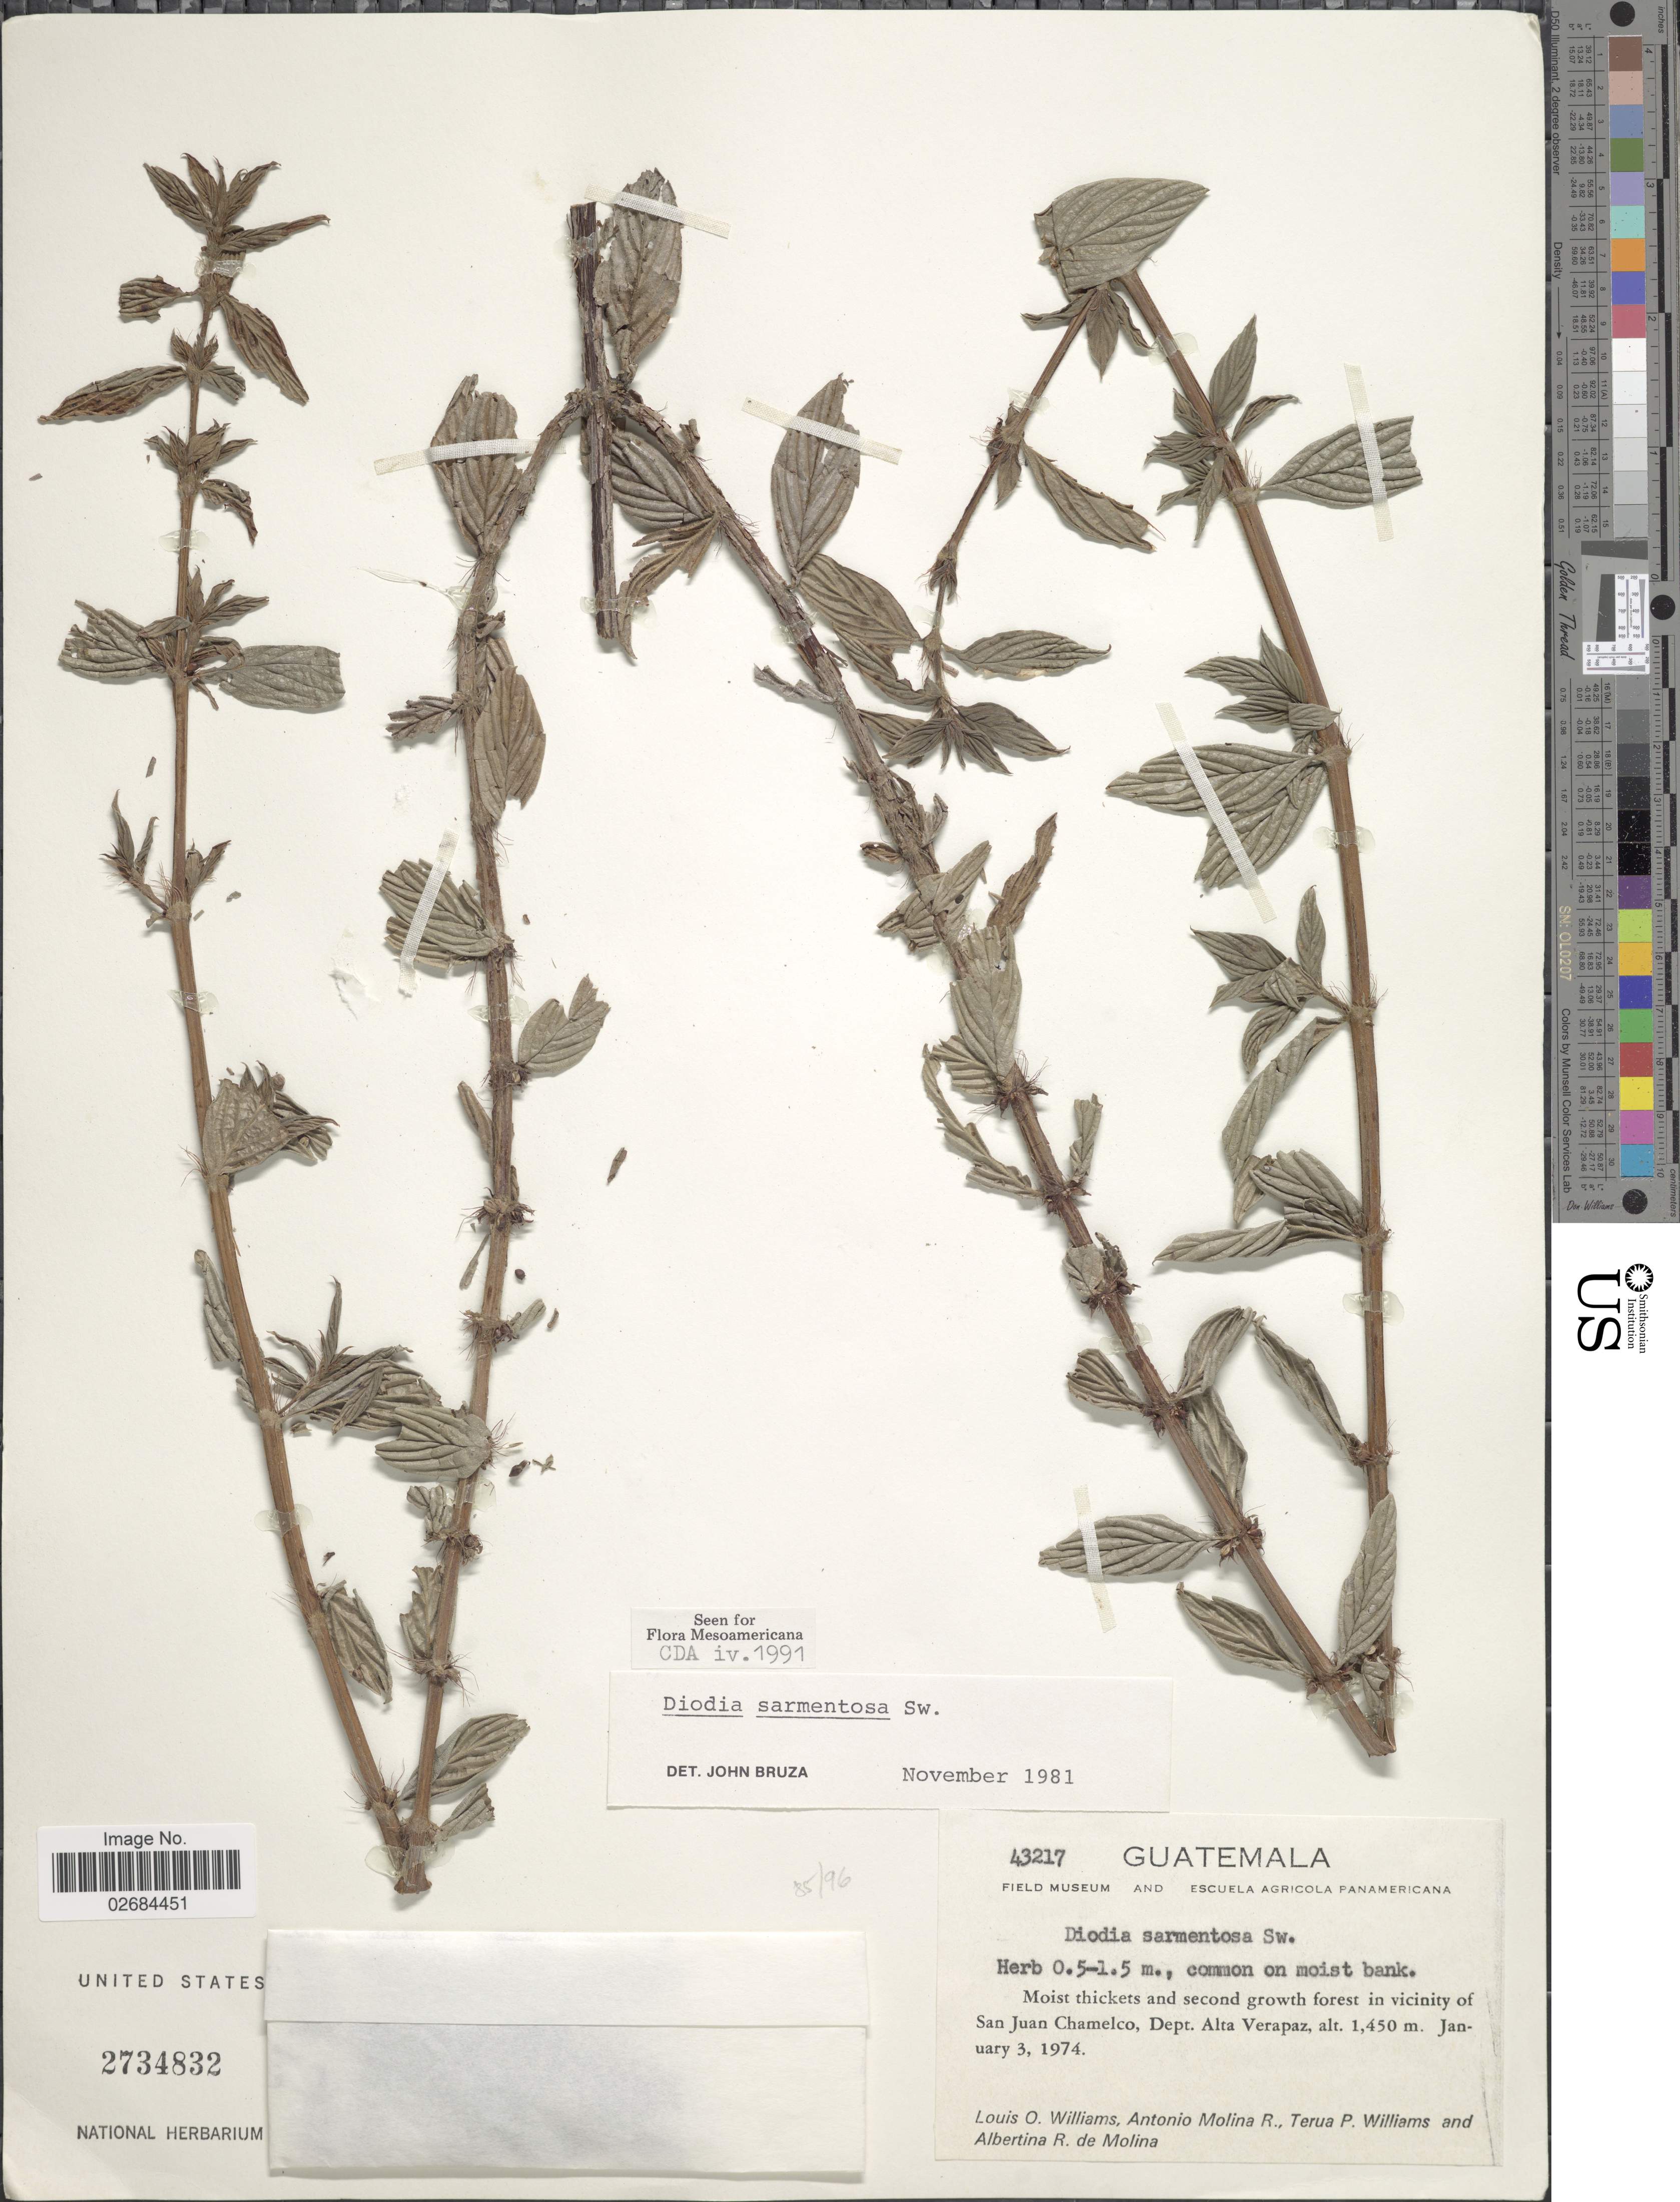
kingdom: Plantae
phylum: Tracheophyta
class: Magnoliopsida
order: Gentianales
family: Rubiaceae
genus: Diodia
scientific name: Diodia sarmentosa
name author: Sw.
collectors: L. O. Williams, A. Molina R., T. P. Williams & A. R. Molina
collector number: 43217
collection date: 1974-01-03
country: Guatemala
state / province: Alta Verapaz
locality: Vicinity of San Juan Chamelco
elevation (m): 1450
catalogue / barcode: US 2734832